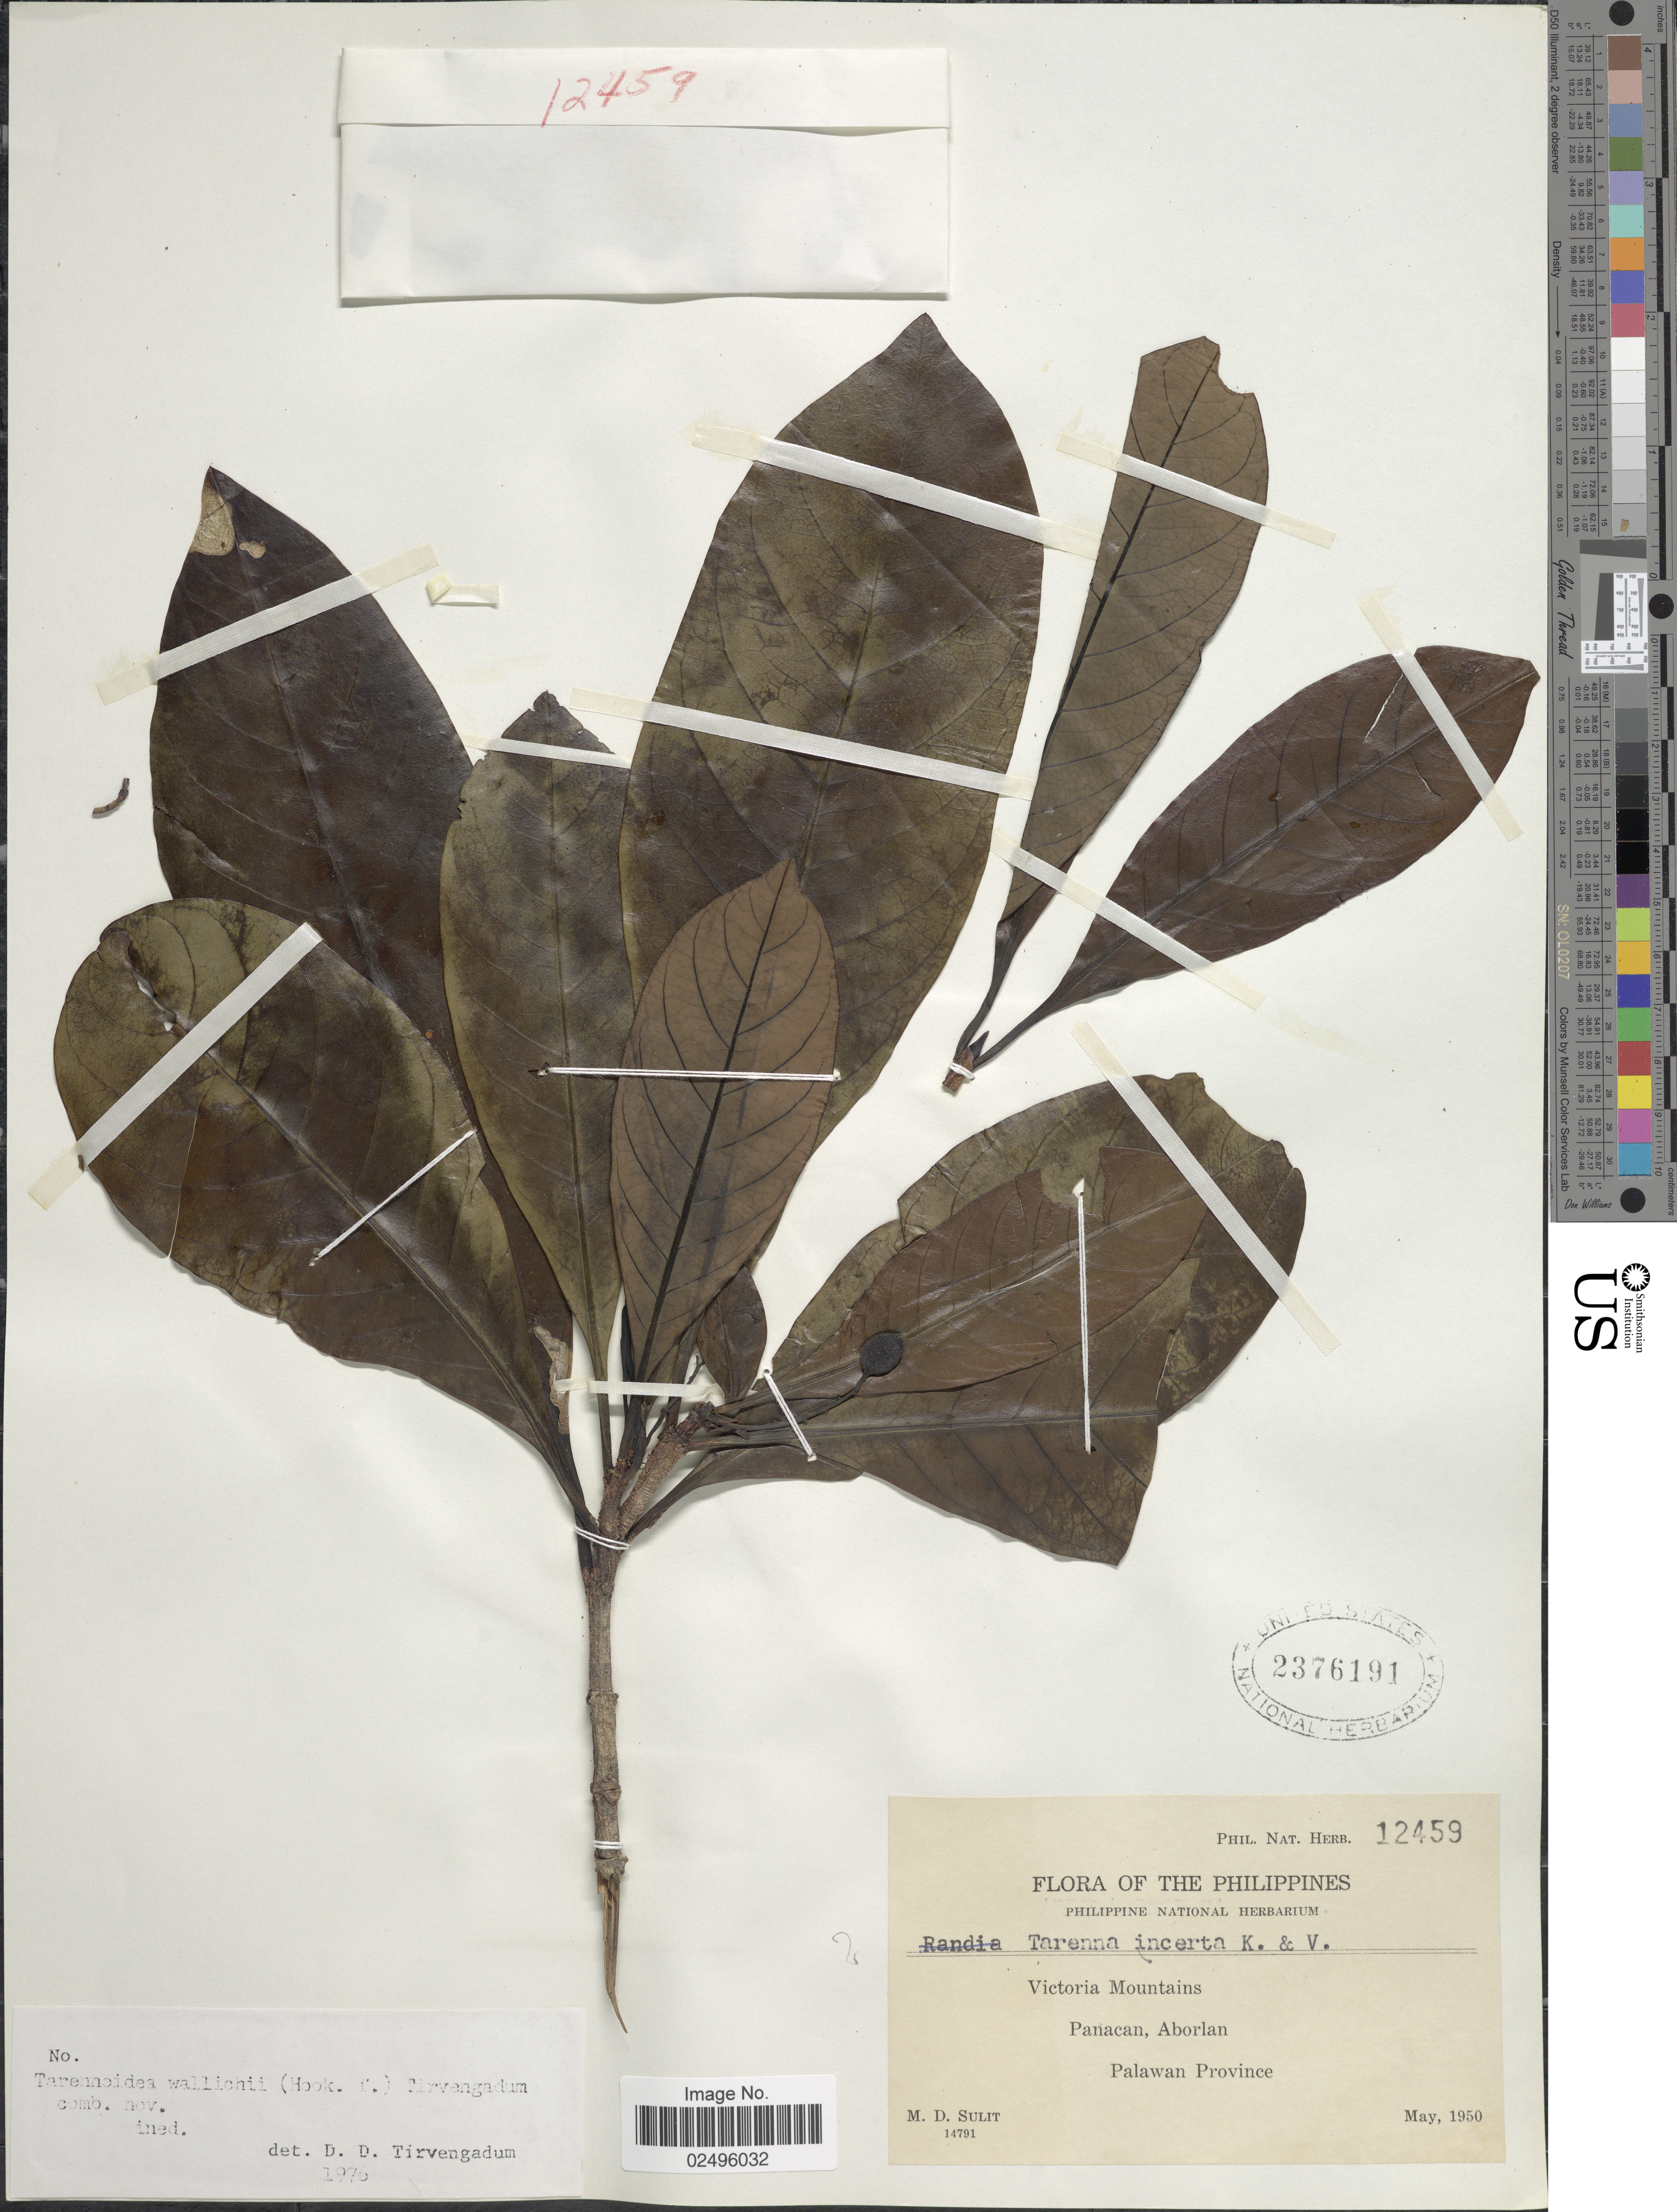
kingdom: Plantae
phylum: Tracheophyta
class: Magnoliopsida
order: Gentianales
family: Rubiaceae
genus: Tarennoidea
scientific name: Tarennoidea wallichii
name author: (Hook. f.) Tirveng. & Sastre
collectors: M. Sulit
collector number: Phil. Nat. Herb 12459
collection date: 1950-05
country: Philippines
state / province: Mimaropa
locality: Victoria Mountains, Panacan, Aborlan, Palawan Province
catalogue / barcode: US 2376191